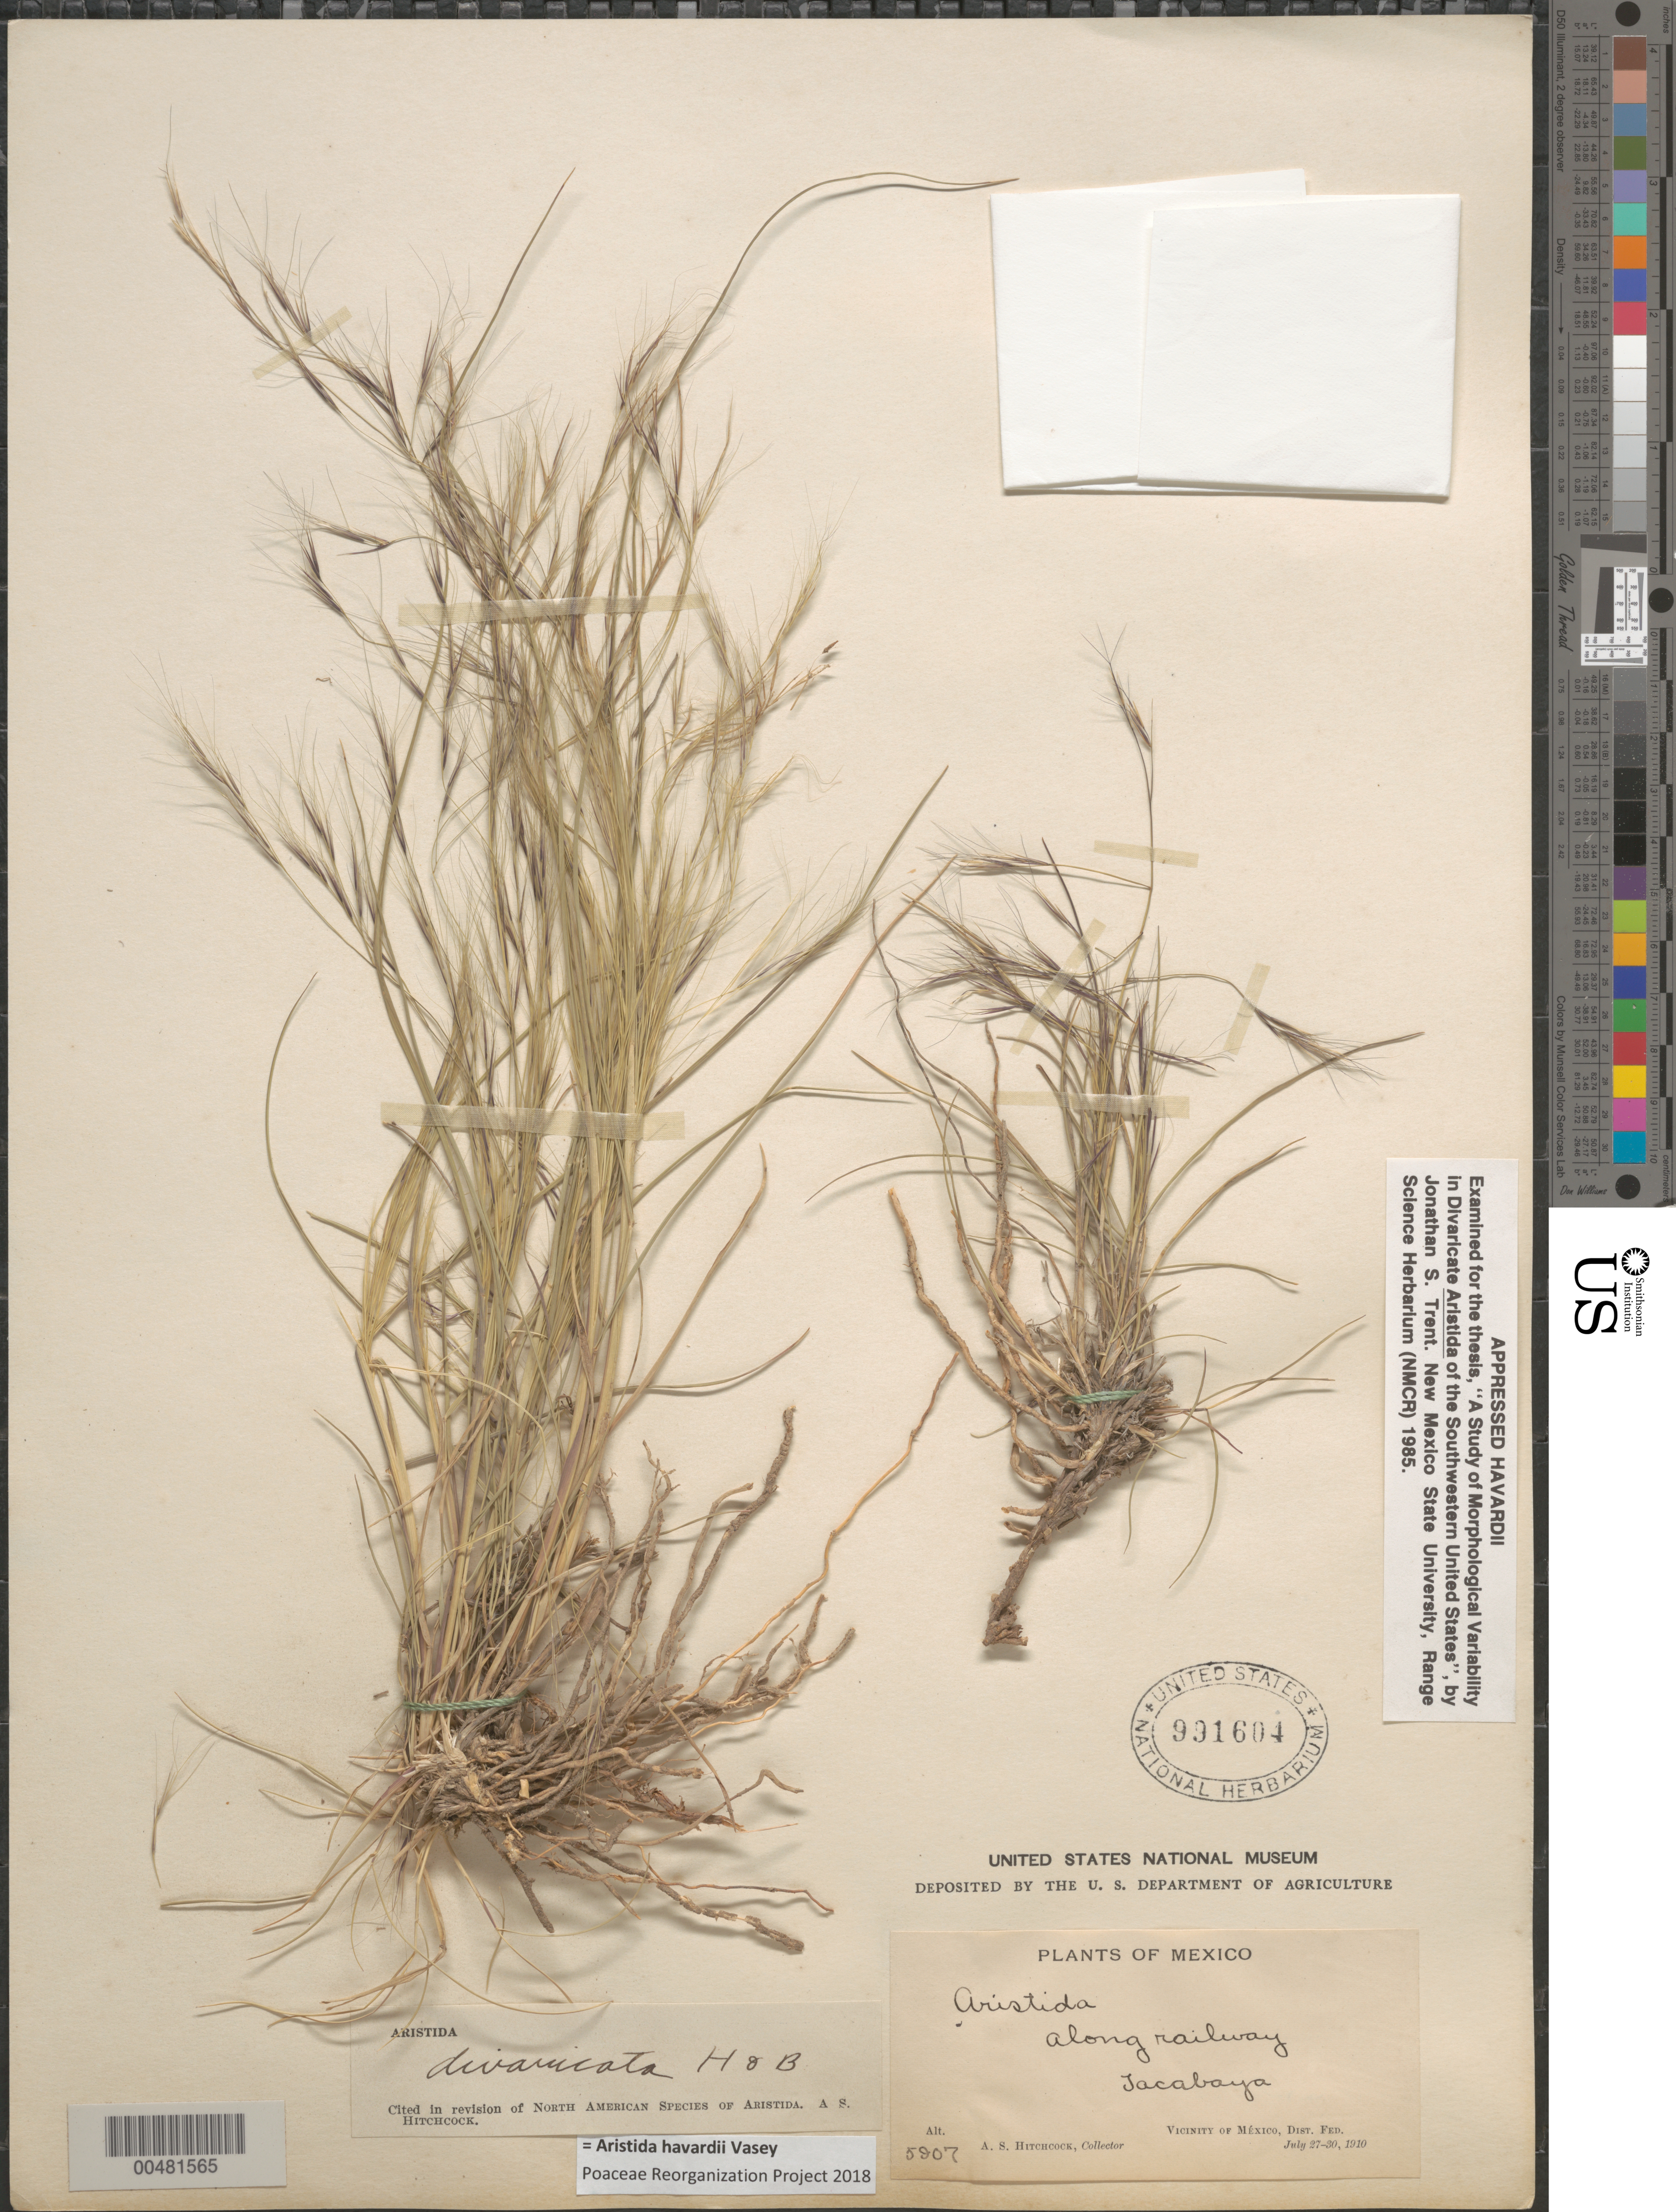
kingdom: Plantae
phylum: Tracheophyta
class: Liliopsida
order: Poales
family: Poaceae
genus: Aristida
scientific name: Aristida havardii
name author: Vasey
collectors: A. S. Hitchcock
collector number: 5907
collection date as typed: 27 Jul 1910 to 30 Jul 1910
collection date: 1910-07-27/1910-07-30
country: Mexico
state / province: Distrito Federal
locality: Vicinity of México, Tacabaya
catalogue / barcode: US 991604